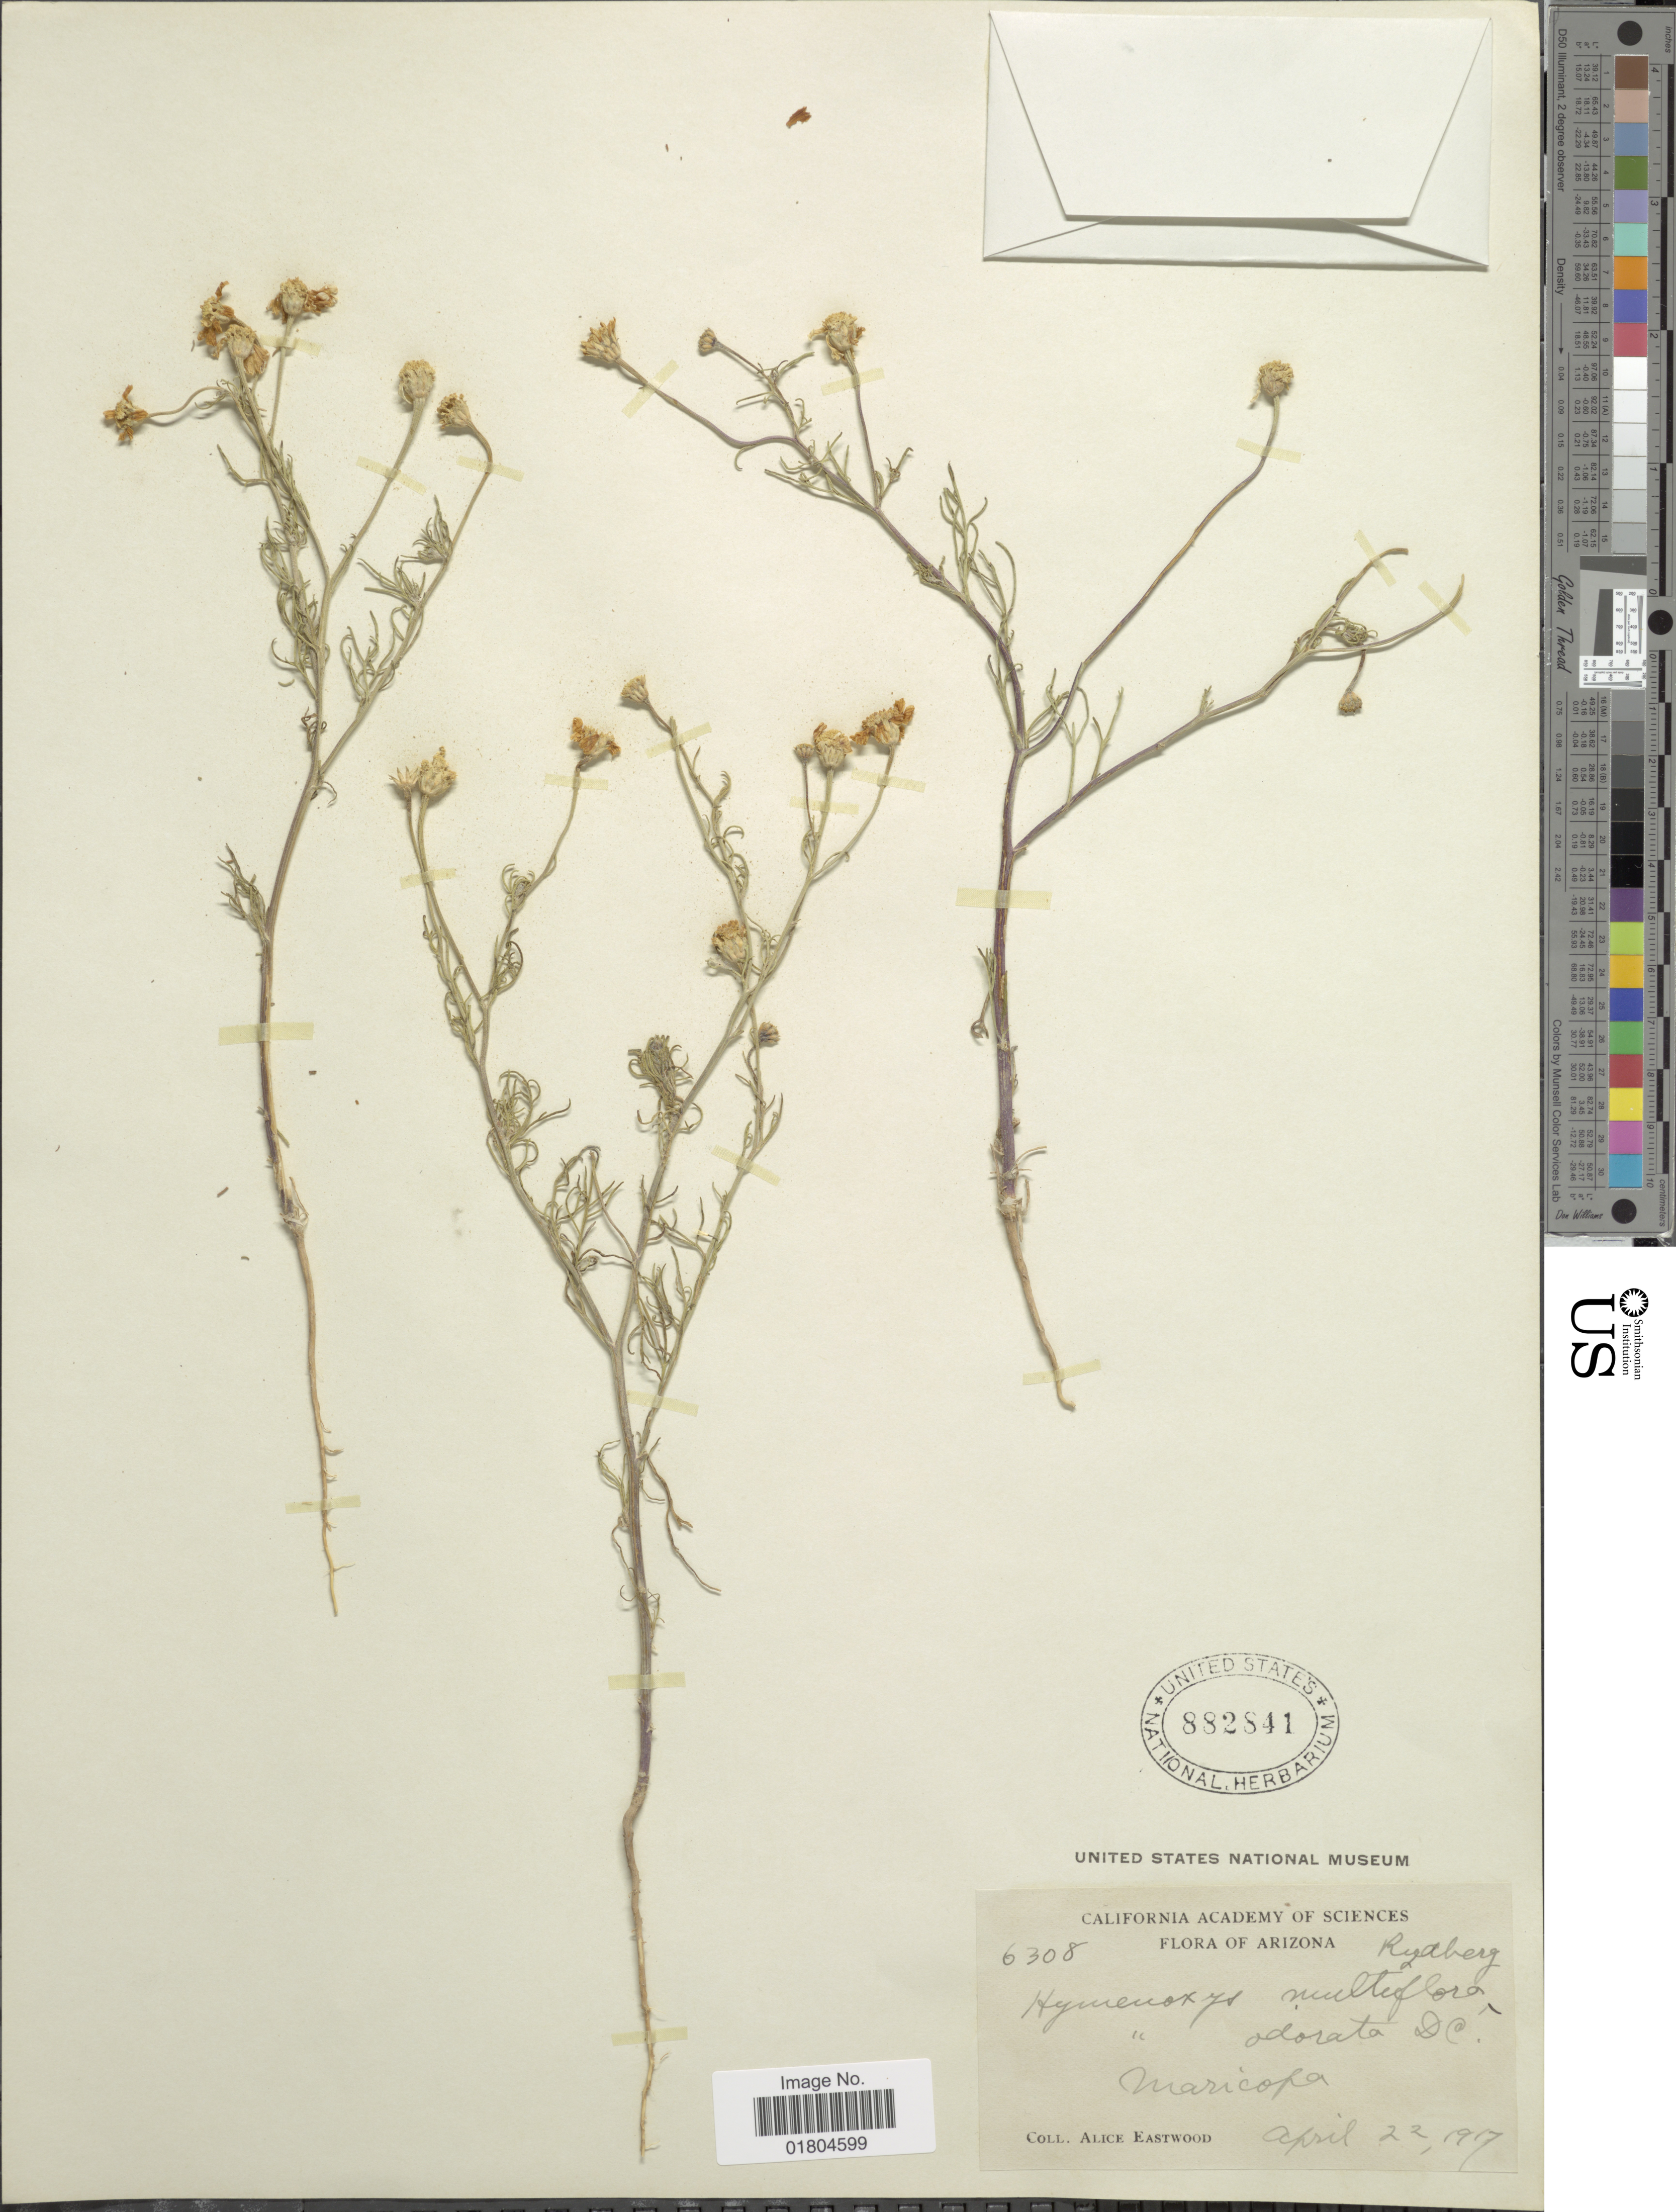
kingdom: Plantae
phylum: Tracheophyta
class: Magnoliopsida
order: Asterales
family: Asteraceae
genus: Hymenoxys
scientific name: Hymenoxys odorata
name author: DC.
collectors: A. Eastwood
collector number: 6308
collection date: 1917-04-22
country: United States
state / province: Arizona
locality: Maricopa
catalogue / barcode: US 882841